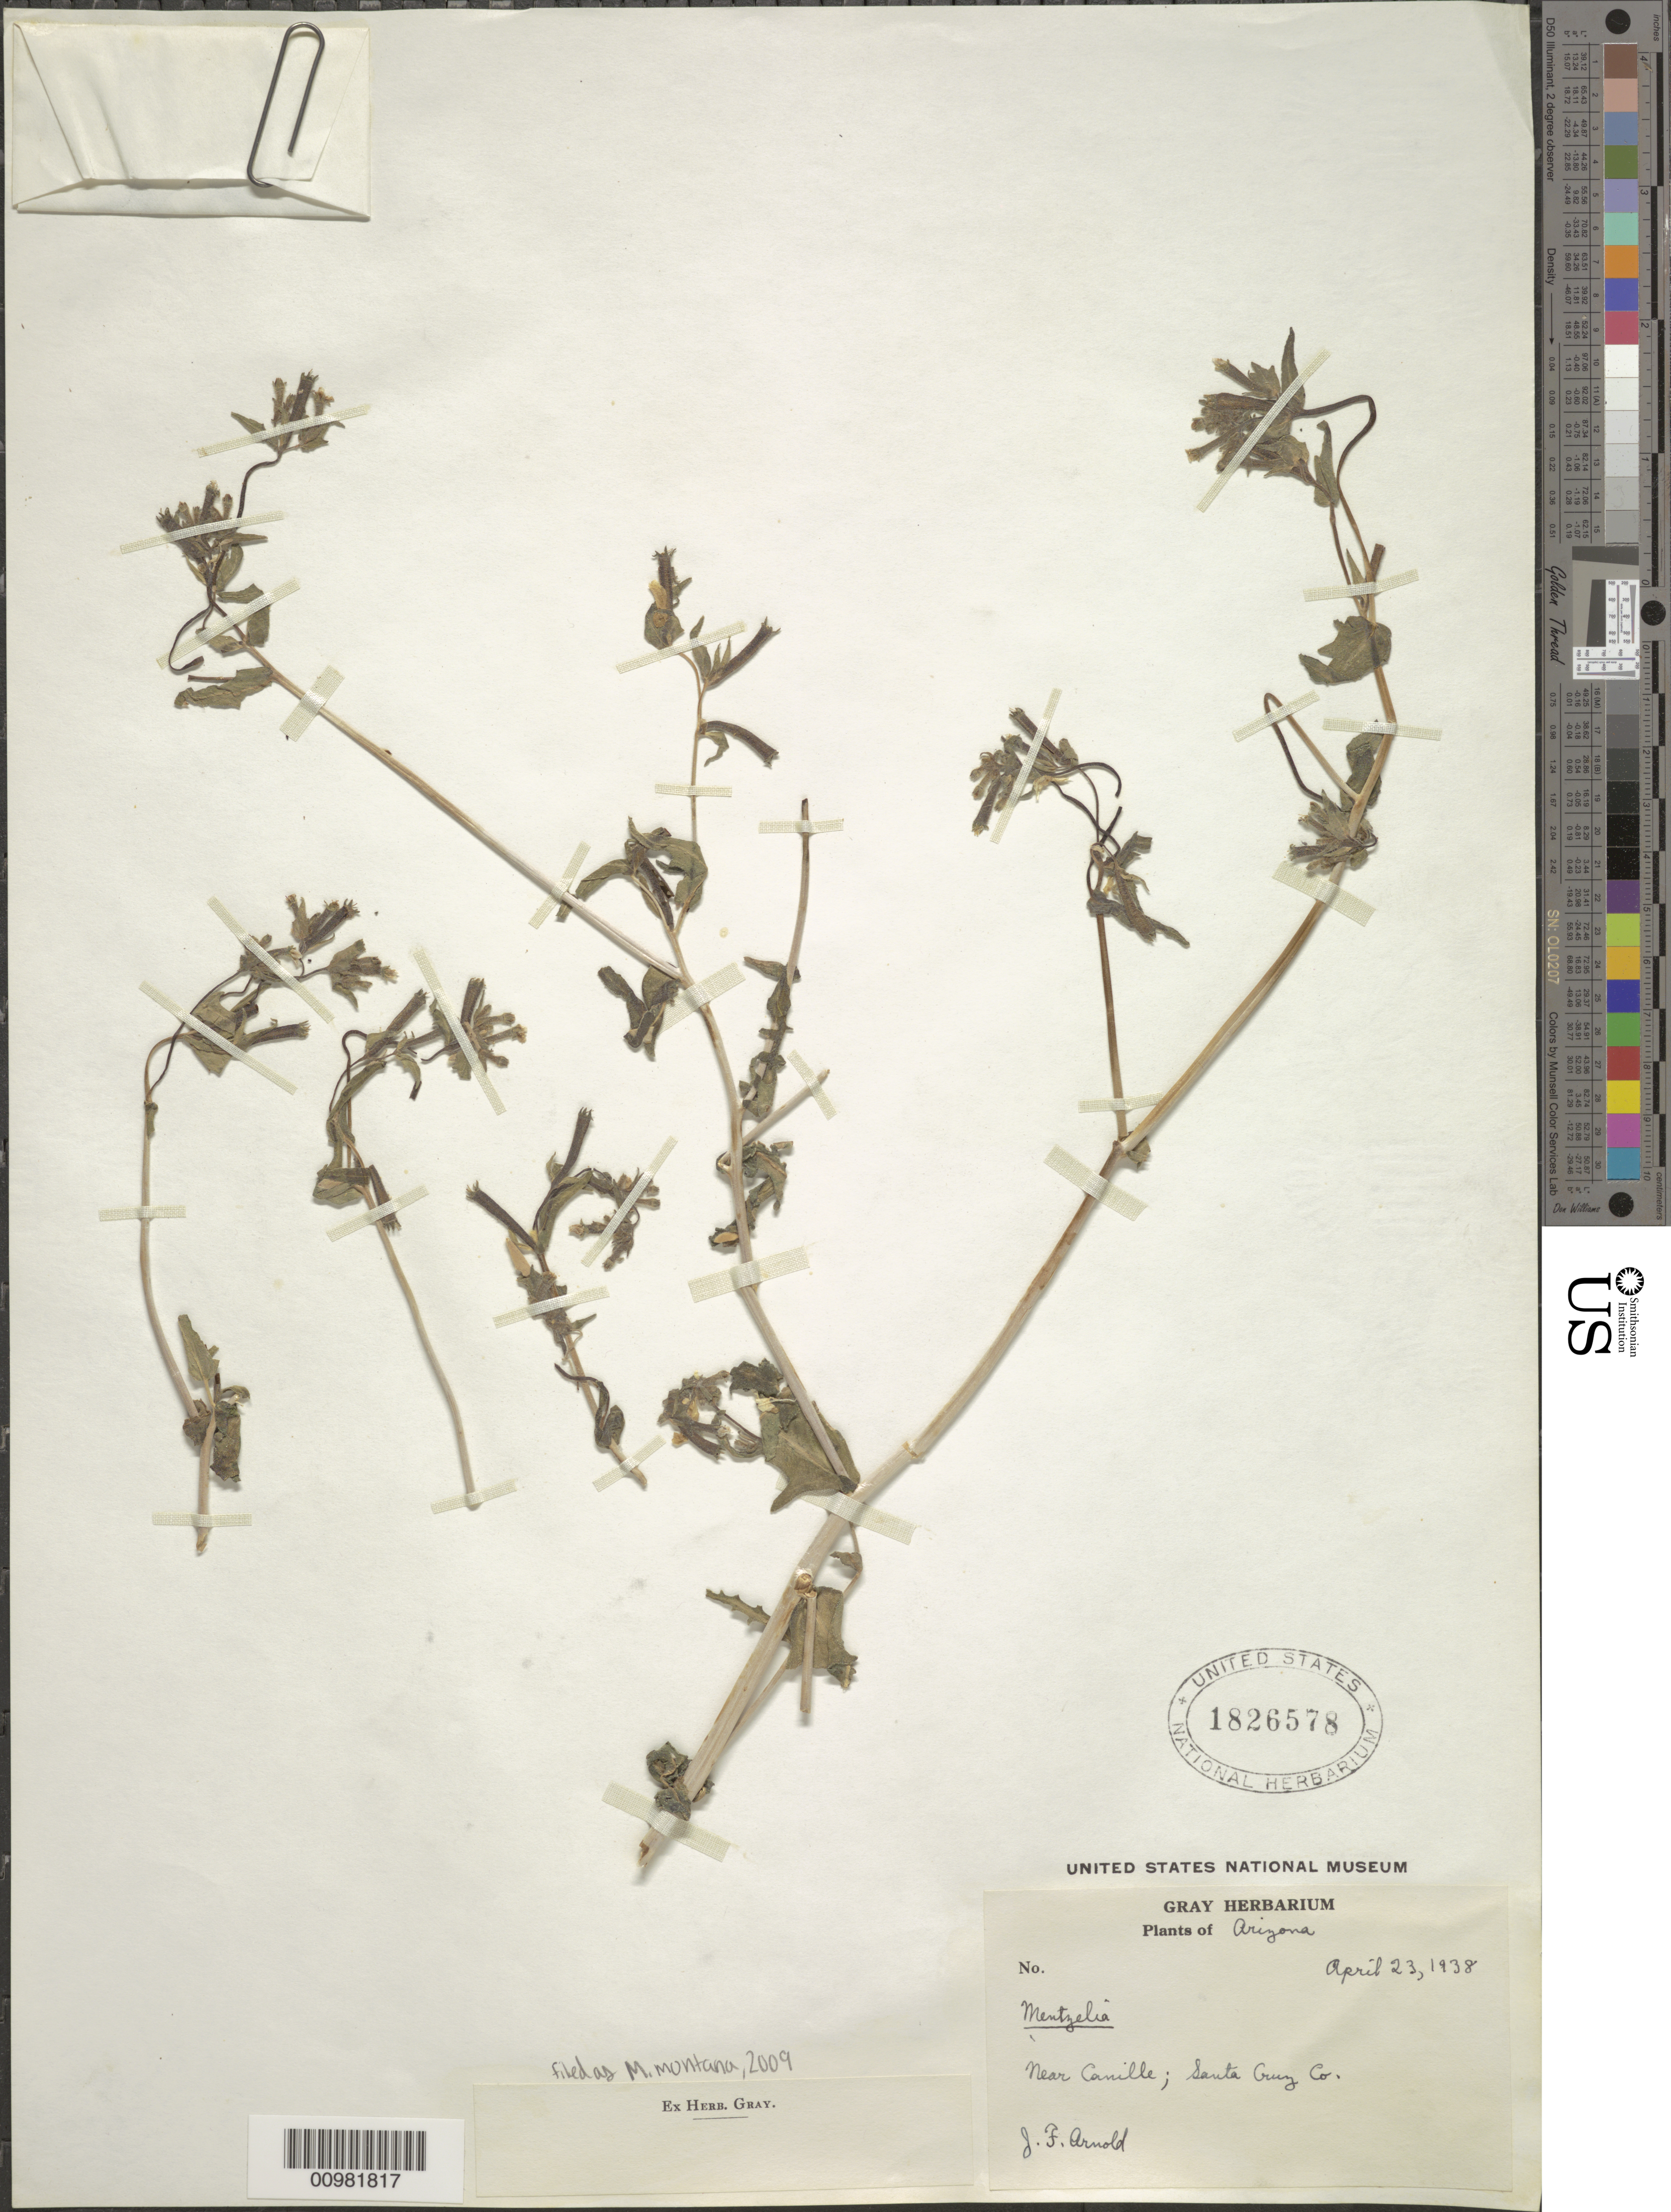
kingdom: Plantae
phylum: Tracheophyta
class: Magnoliopsida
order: Cornales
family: Loasaceae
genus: Mentzelia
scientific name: Mentzelia montana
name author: (Davidson) Davidson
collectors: J. F. Arnold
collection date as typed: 23 Apr 1938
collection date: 1938-04-23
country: United States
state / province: Arizona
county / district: Santa Cruz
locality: Near Caville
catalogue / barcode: US 1826578